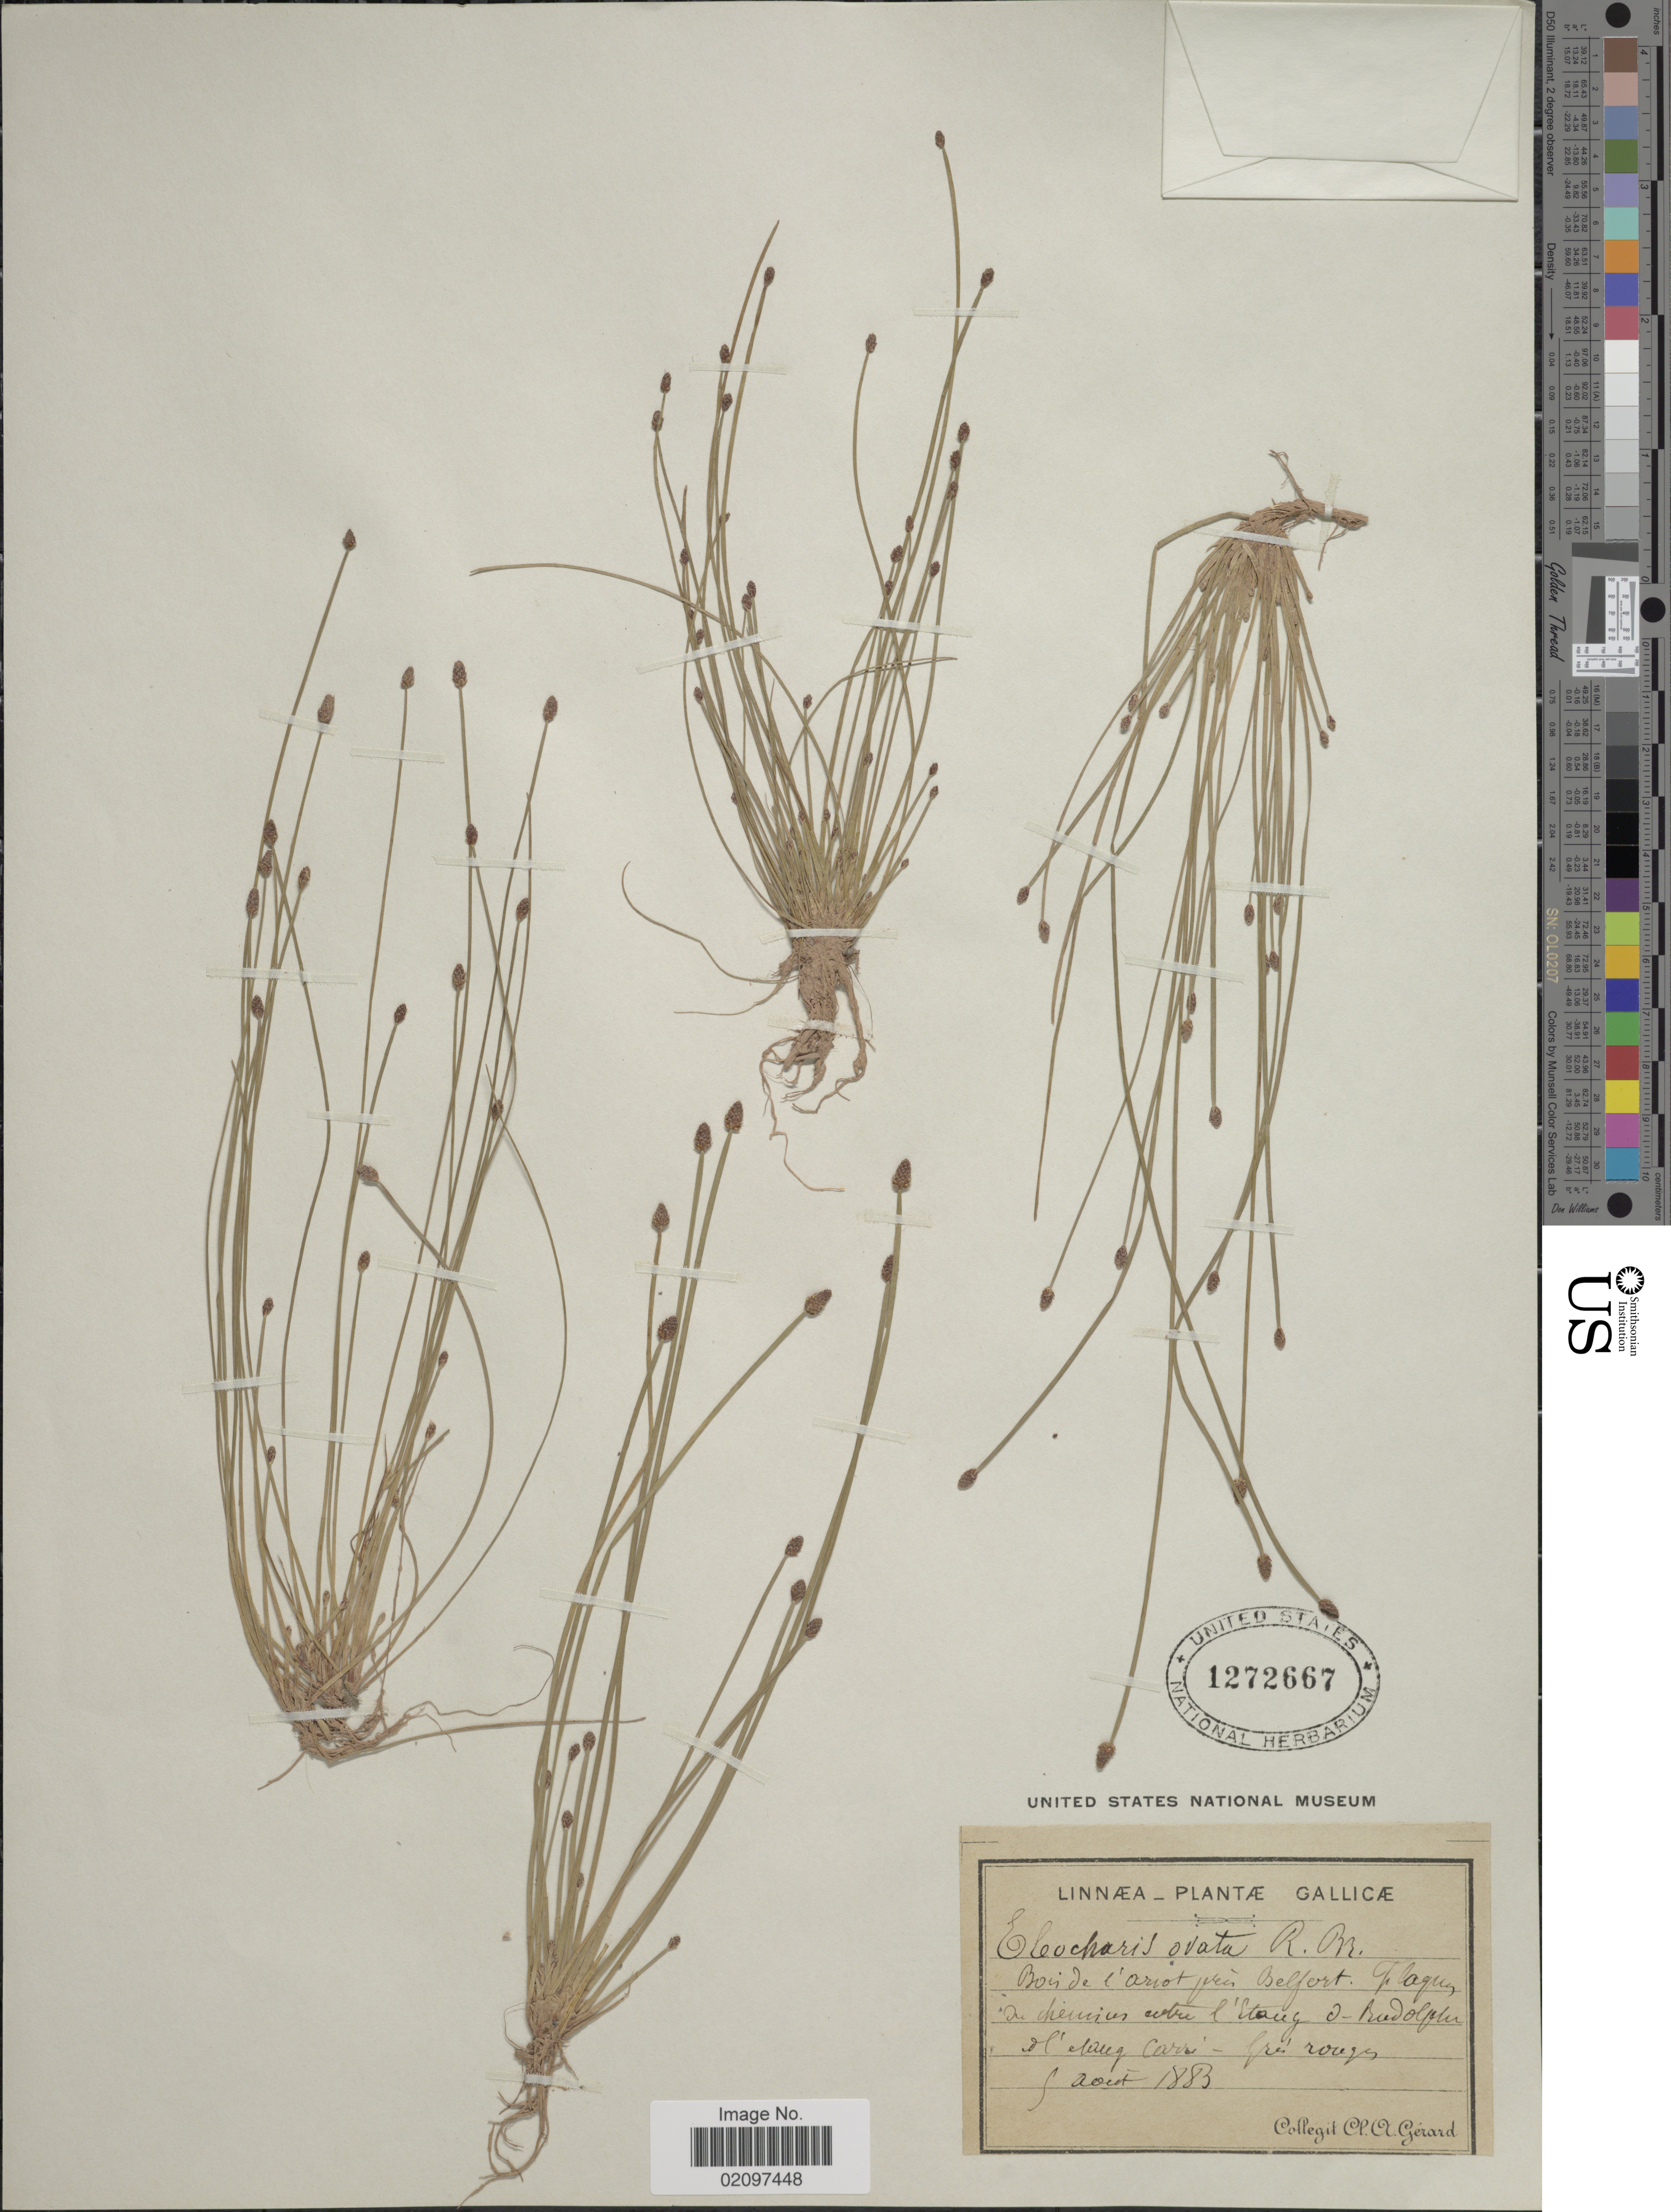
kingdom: Plantae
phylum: Tracheophyta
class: Liliopsida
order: Poales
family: Cyperaceae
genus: Eleocharis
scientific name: Eleocharis ovata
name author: (Roth) Roem. & Schult.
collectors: C. Gerard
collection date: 1883-08-05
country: France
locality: Gallicae. De chemins entre l'Etang d-Budolphen [illegible text] Aug Car - Pres rouges.[interpreted]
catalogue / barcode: US 1272667